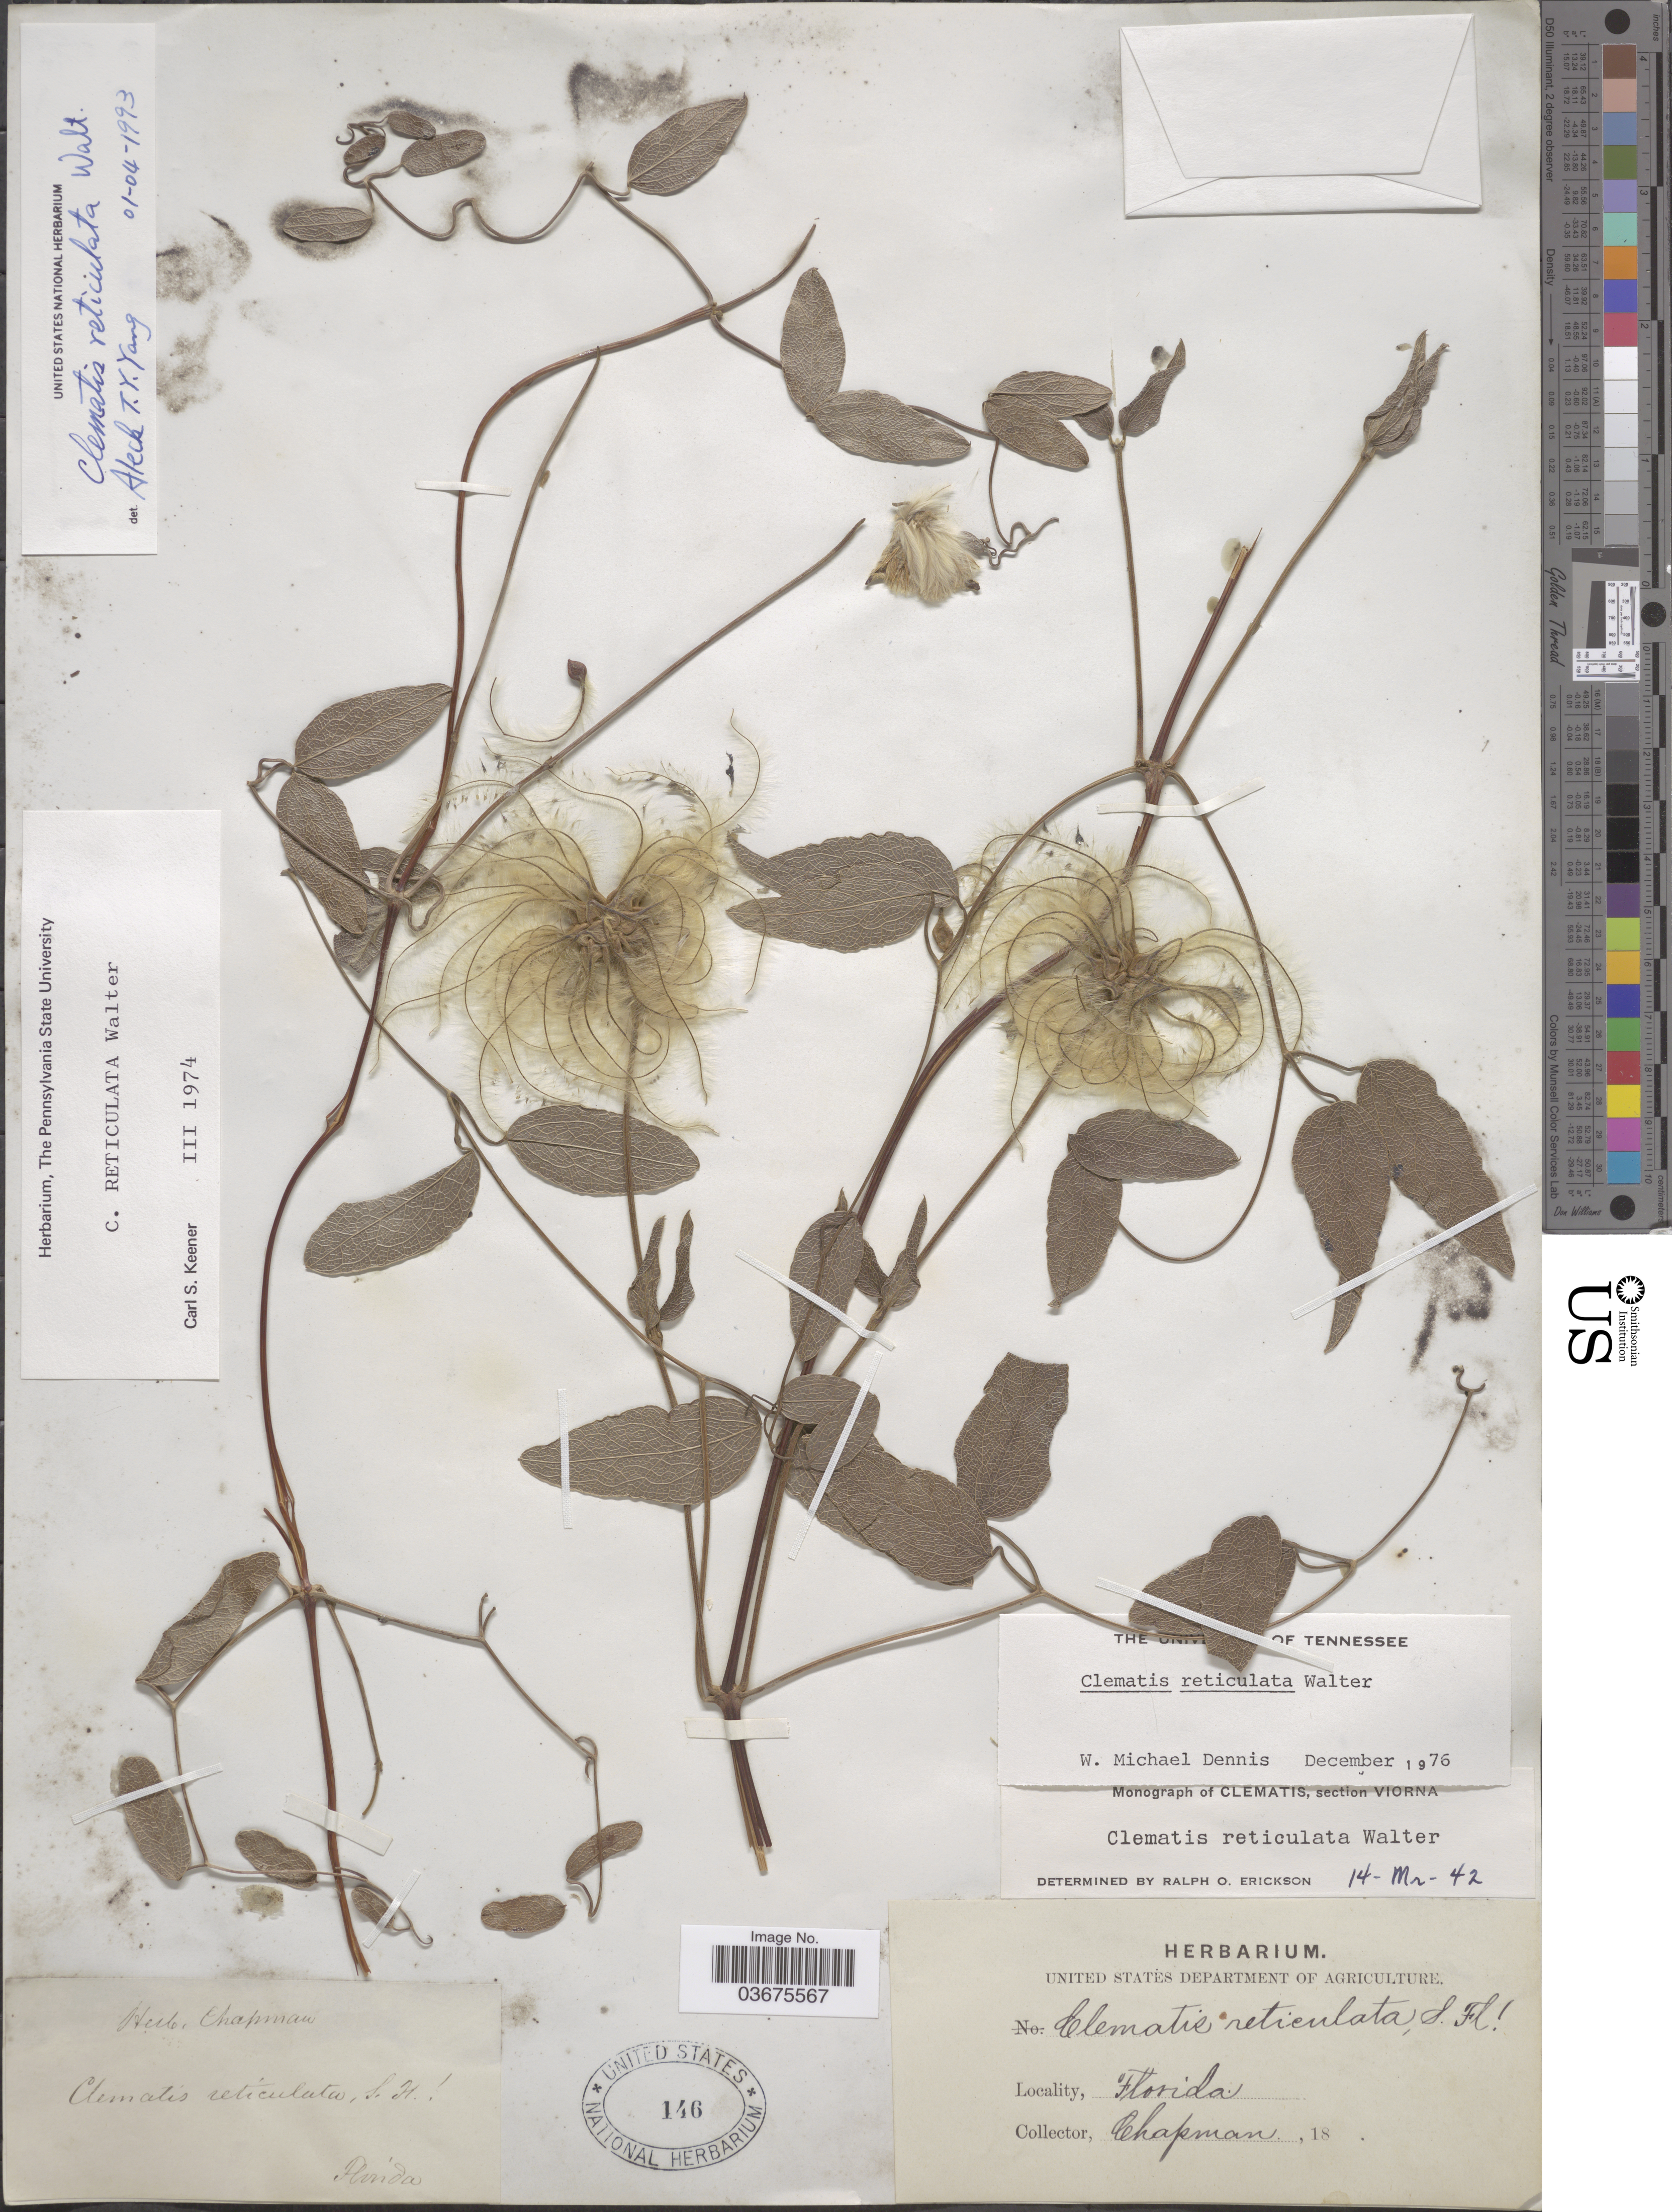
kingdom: Plantae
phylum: Tracheophyta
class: Magnoliopsida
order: Ranunculales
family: Ranunculaceae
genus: Clematis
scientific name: Clematis reticulata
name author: Walter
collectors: H. Chapman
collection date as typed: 18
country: United States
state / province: Florida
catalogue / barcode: US 146